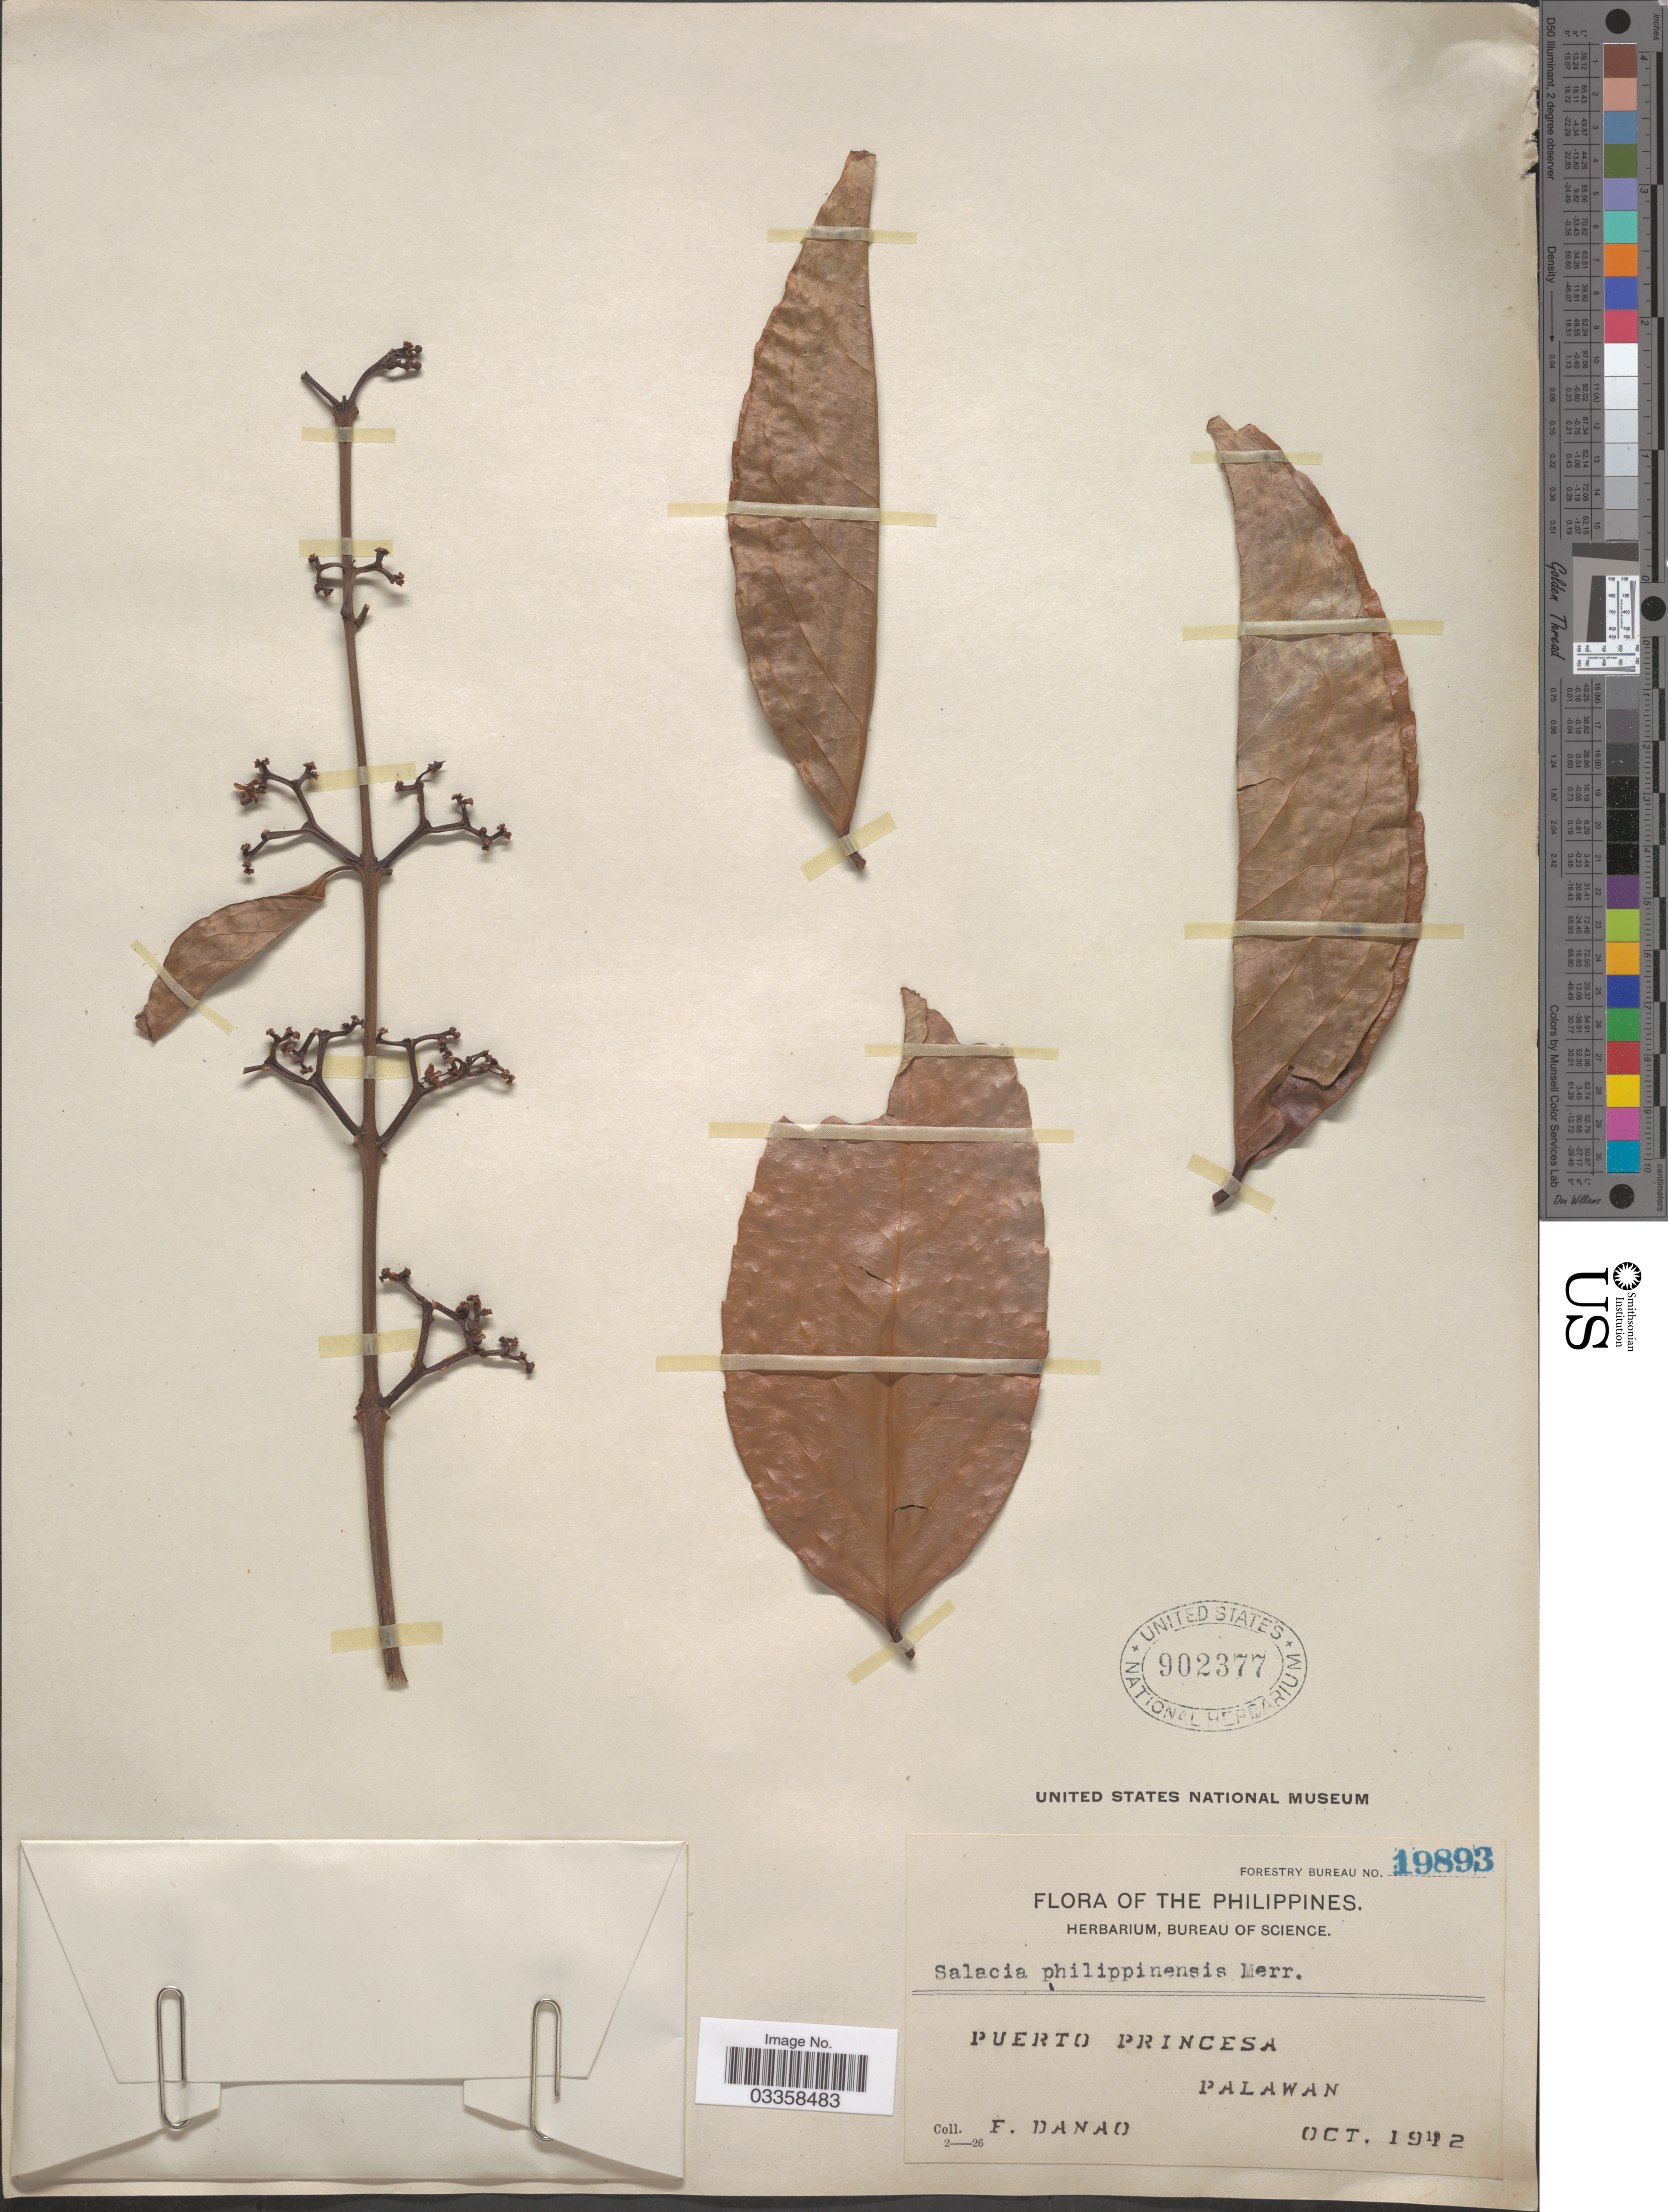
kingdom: Plantae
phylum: Tracheophyta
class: Magnoliopsida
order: Celastrales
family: Celastraceae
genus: Salacia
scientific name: Salacia korthalsiana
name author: Miq.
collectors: F. Danao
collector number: Forestry Bureau 19893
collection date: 1912-10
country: Philippines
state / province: Mimaropa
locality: Puerto Princesa. Palawan.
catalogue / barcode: US 902377